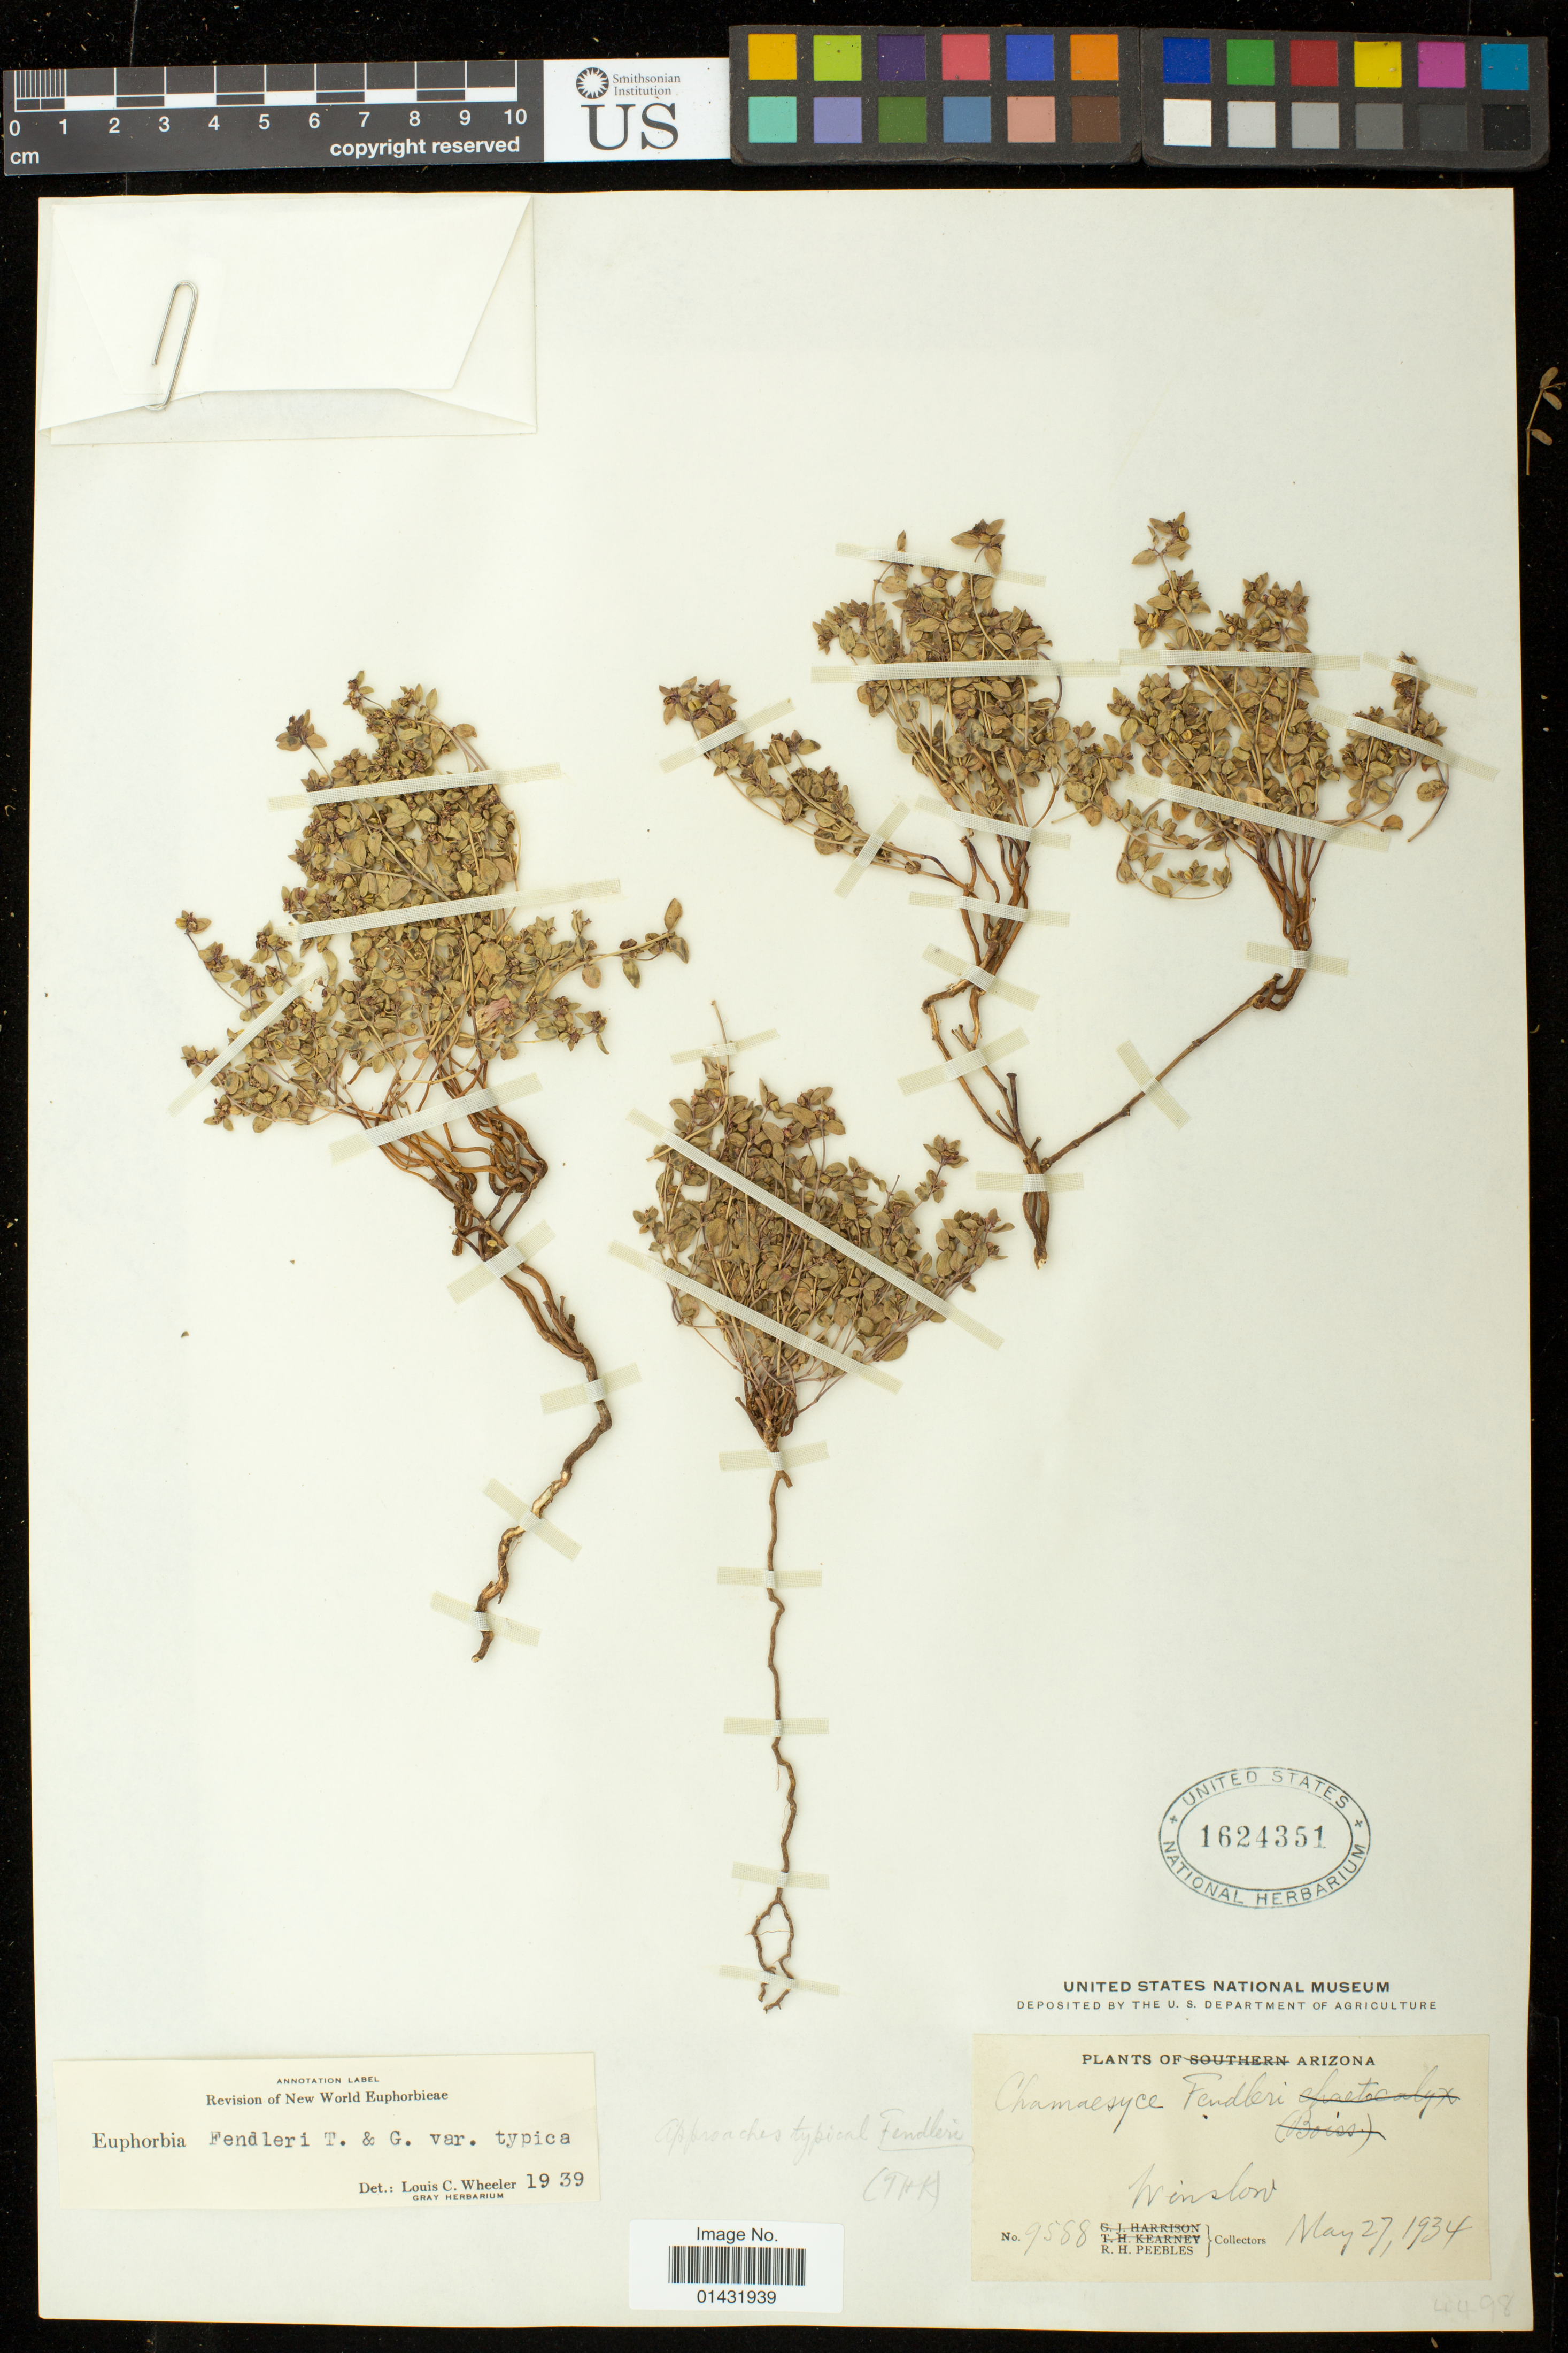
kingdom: Plantae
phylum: Tracheophyta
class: Magnoliopsida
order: Malpighiales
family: Euphorbiaceae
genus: Euphorbia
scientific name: Euphorbia fendleri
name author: Torr. & A. Gray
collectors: R. H. Peebles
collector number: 9588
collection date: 1934-05-27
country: United States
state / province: Arizona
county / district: Navajo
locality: Winslow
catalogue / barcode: US 1624351